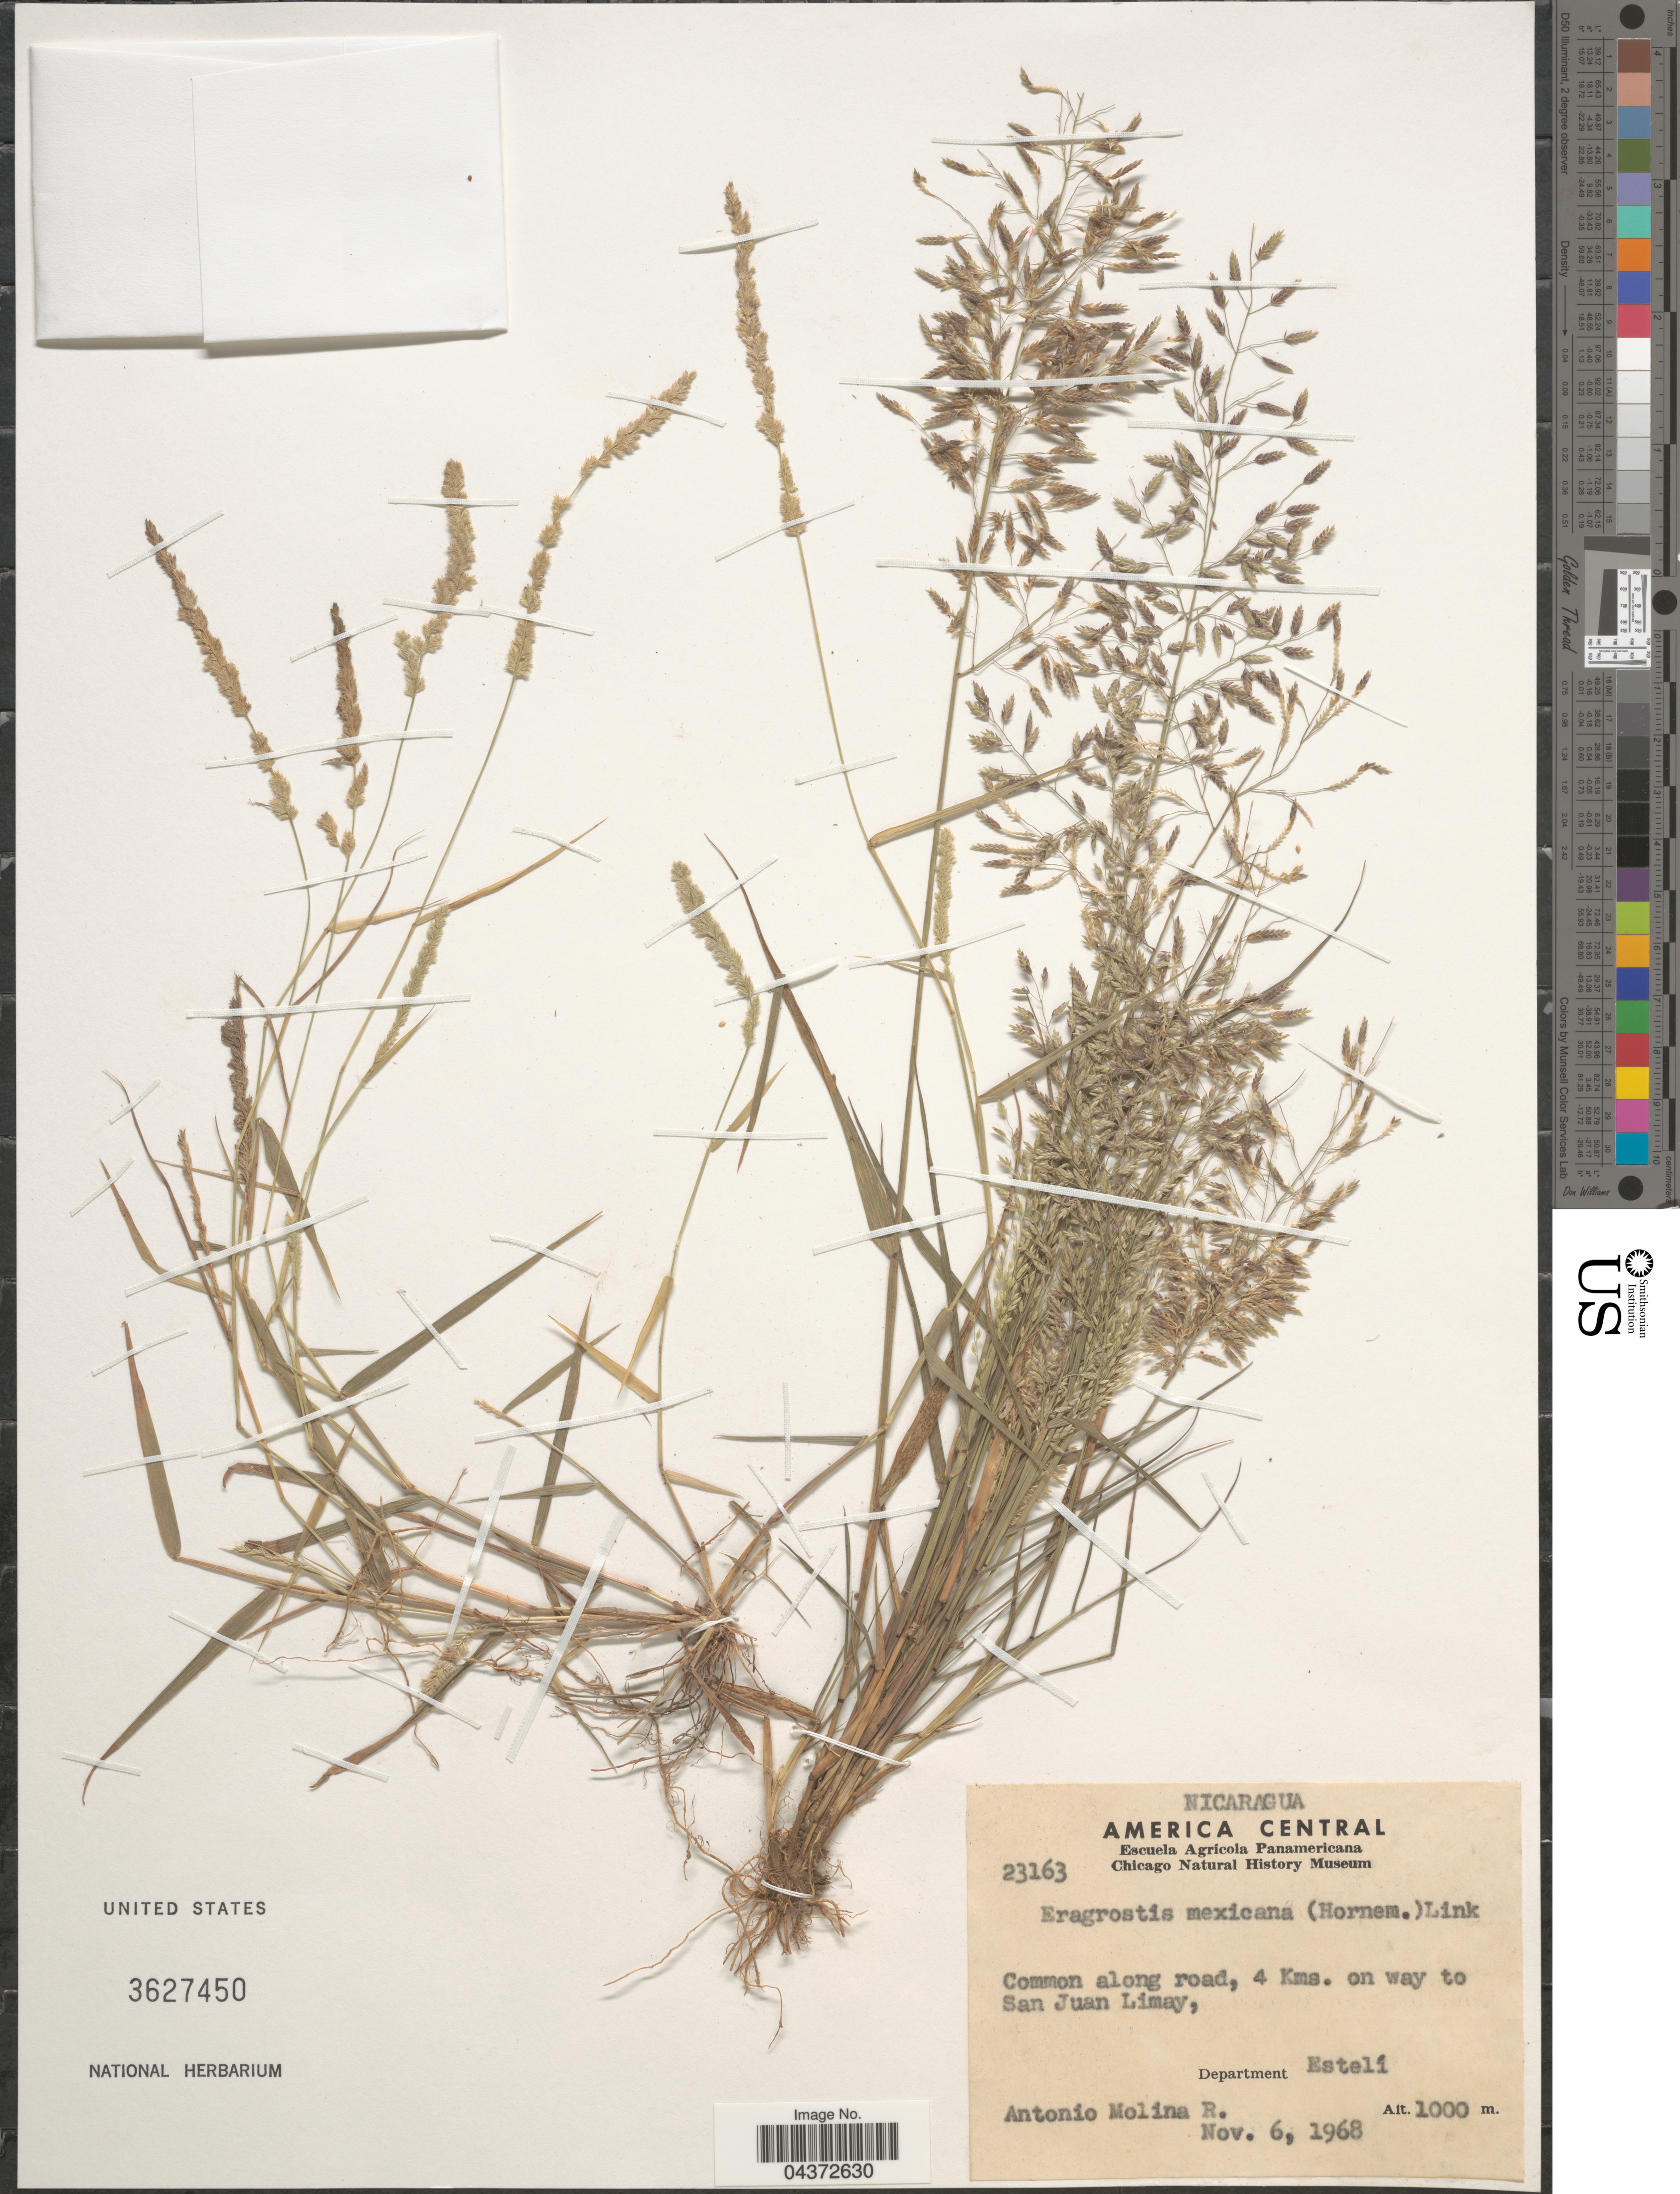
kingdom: Plantae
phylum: Tracheophyta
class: Liliopsida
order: Poales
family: Poaceae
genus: Eragrostis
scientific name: Eragrostis mexicana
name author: (Hornem.) Link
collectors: A. Molina R.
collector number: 23163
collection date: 1968-11-06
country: Nicaragua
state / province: Esteli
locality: Common along road, 4 Kms. on way to San Juan Limay, Department Estelí.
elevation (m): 1000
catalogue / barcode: US 3627450